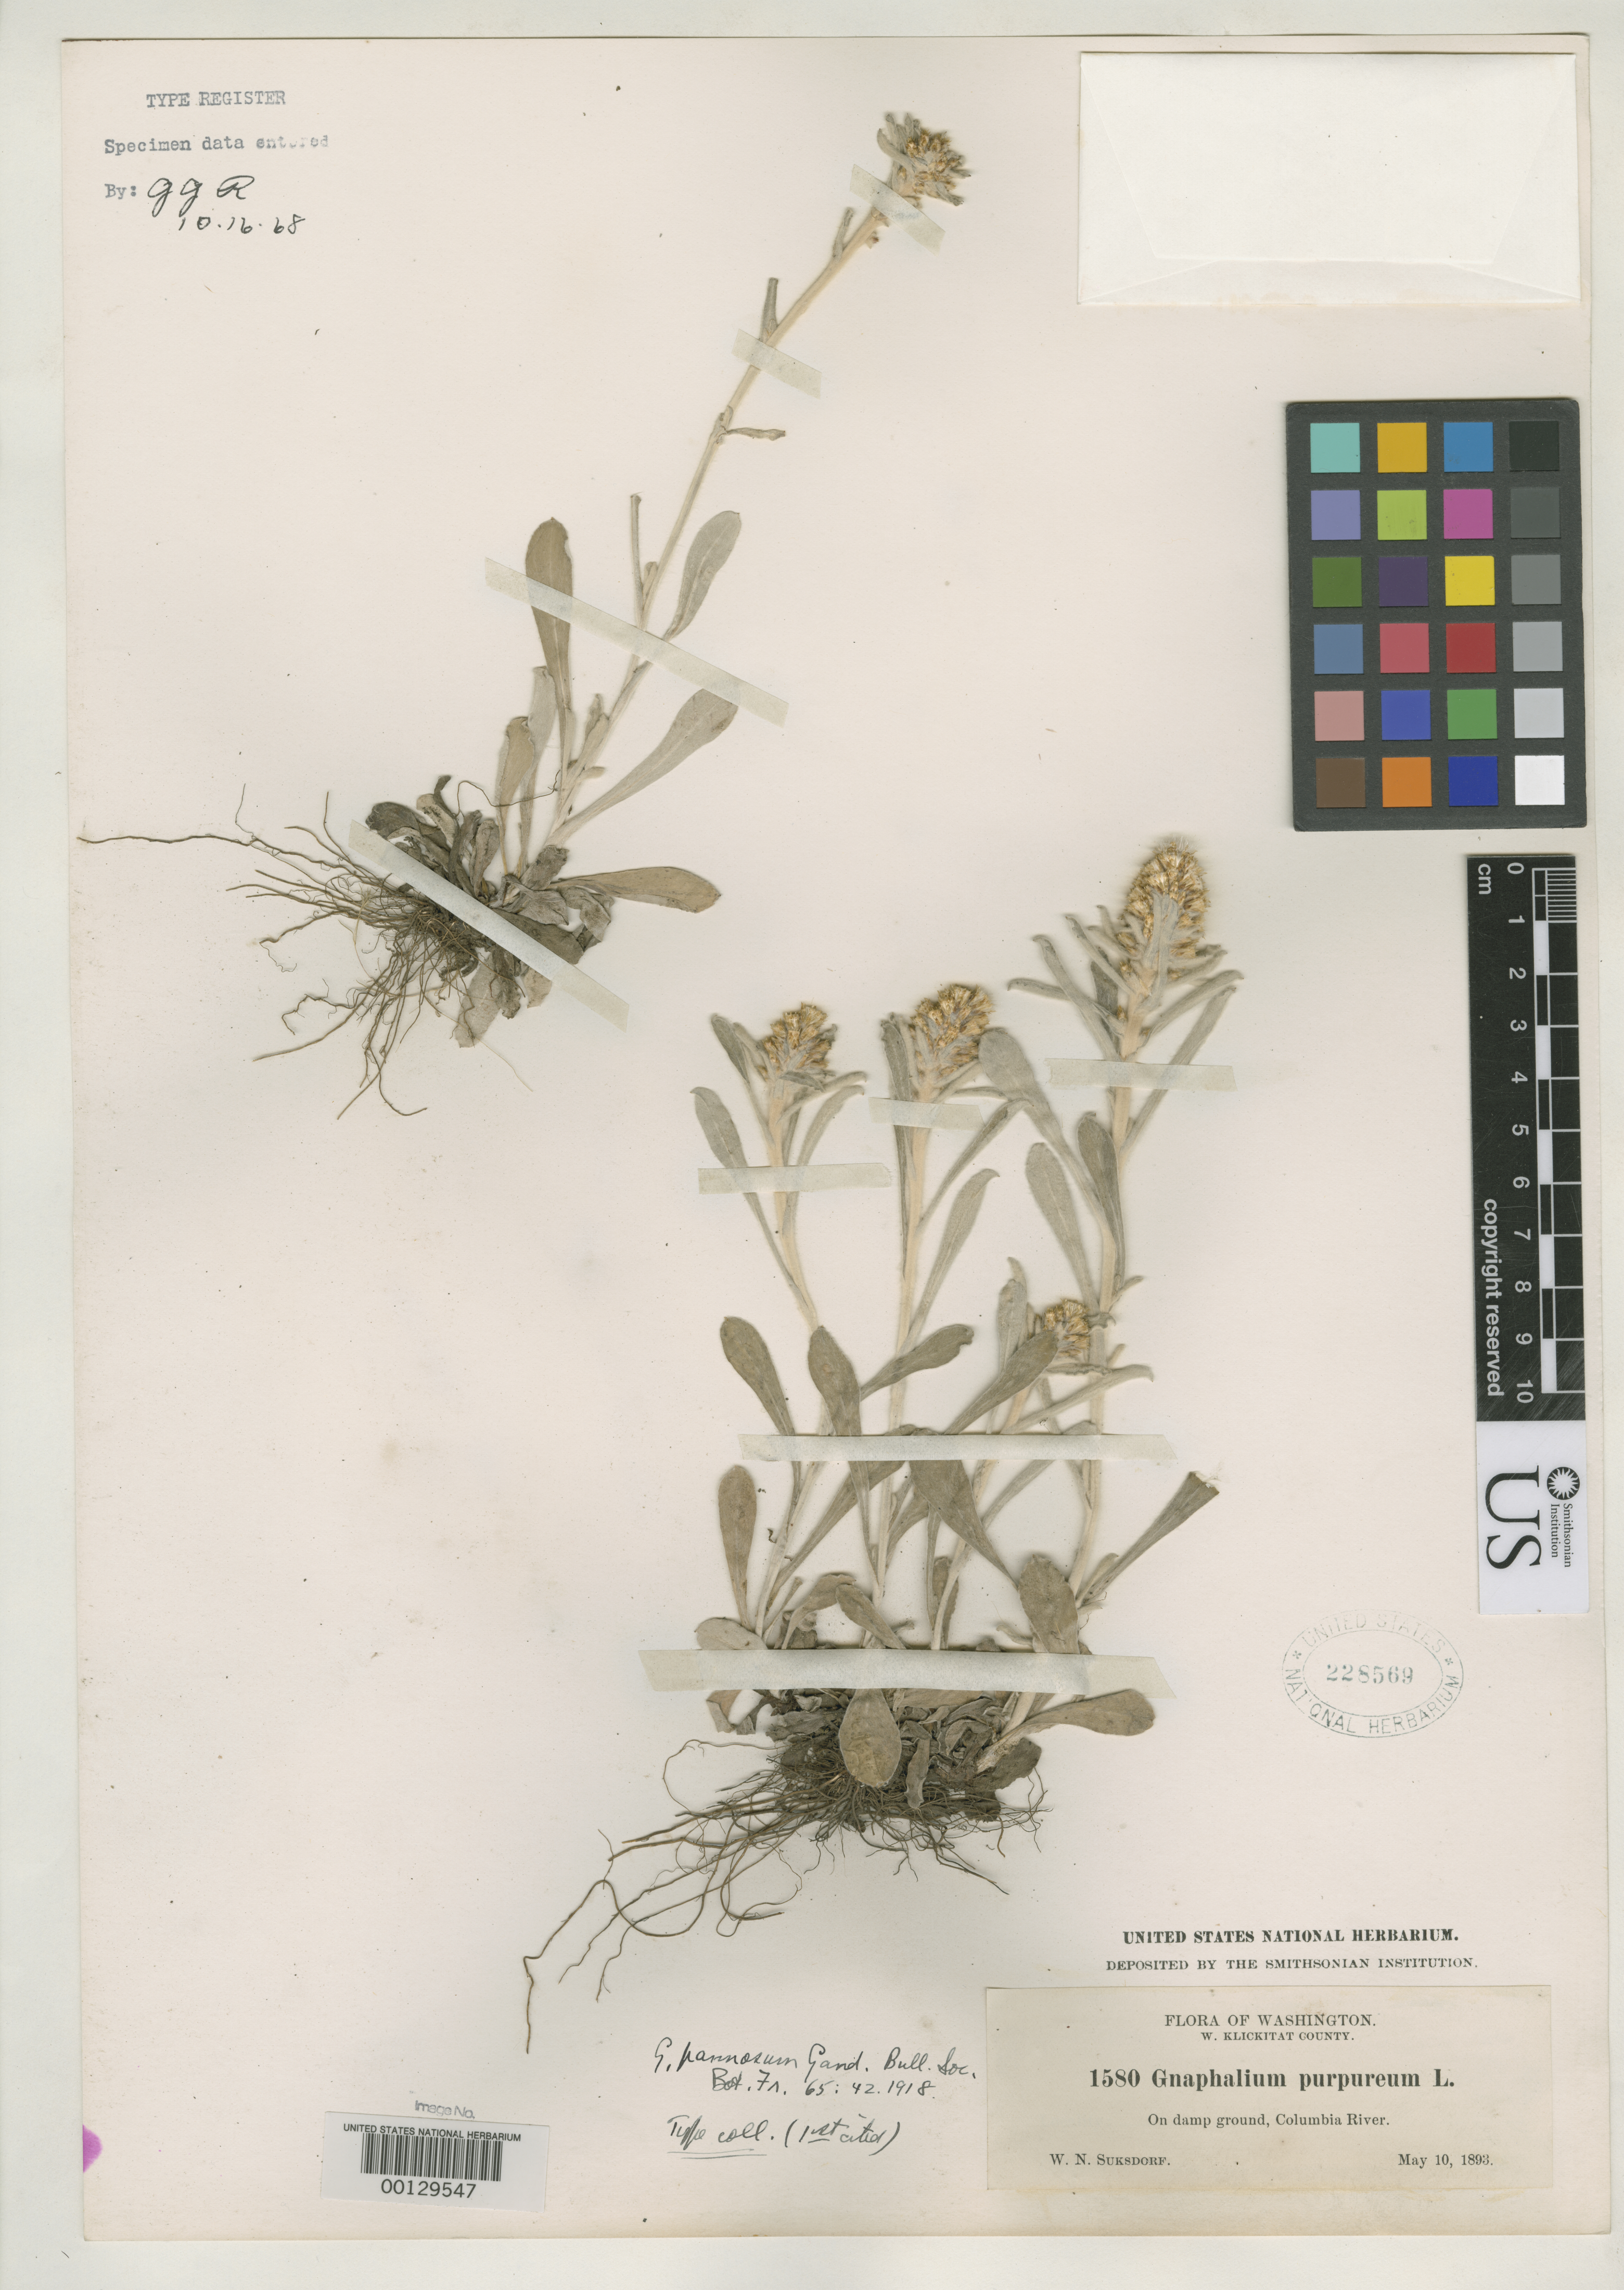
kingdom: Plantae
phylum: Tracheophyta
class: Magnoliopsida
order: Asterales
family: Asteraceae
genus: Gnaphalium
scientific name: Gnaphalium pannosum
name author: Gand.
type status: Isosyntype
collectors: W. N. Suksdorf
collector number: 1580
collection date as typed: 10 May 1893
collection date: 1893-05-10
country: United States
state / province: Washington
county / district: Klickitat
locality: Columbia River.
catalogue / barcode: US 228569